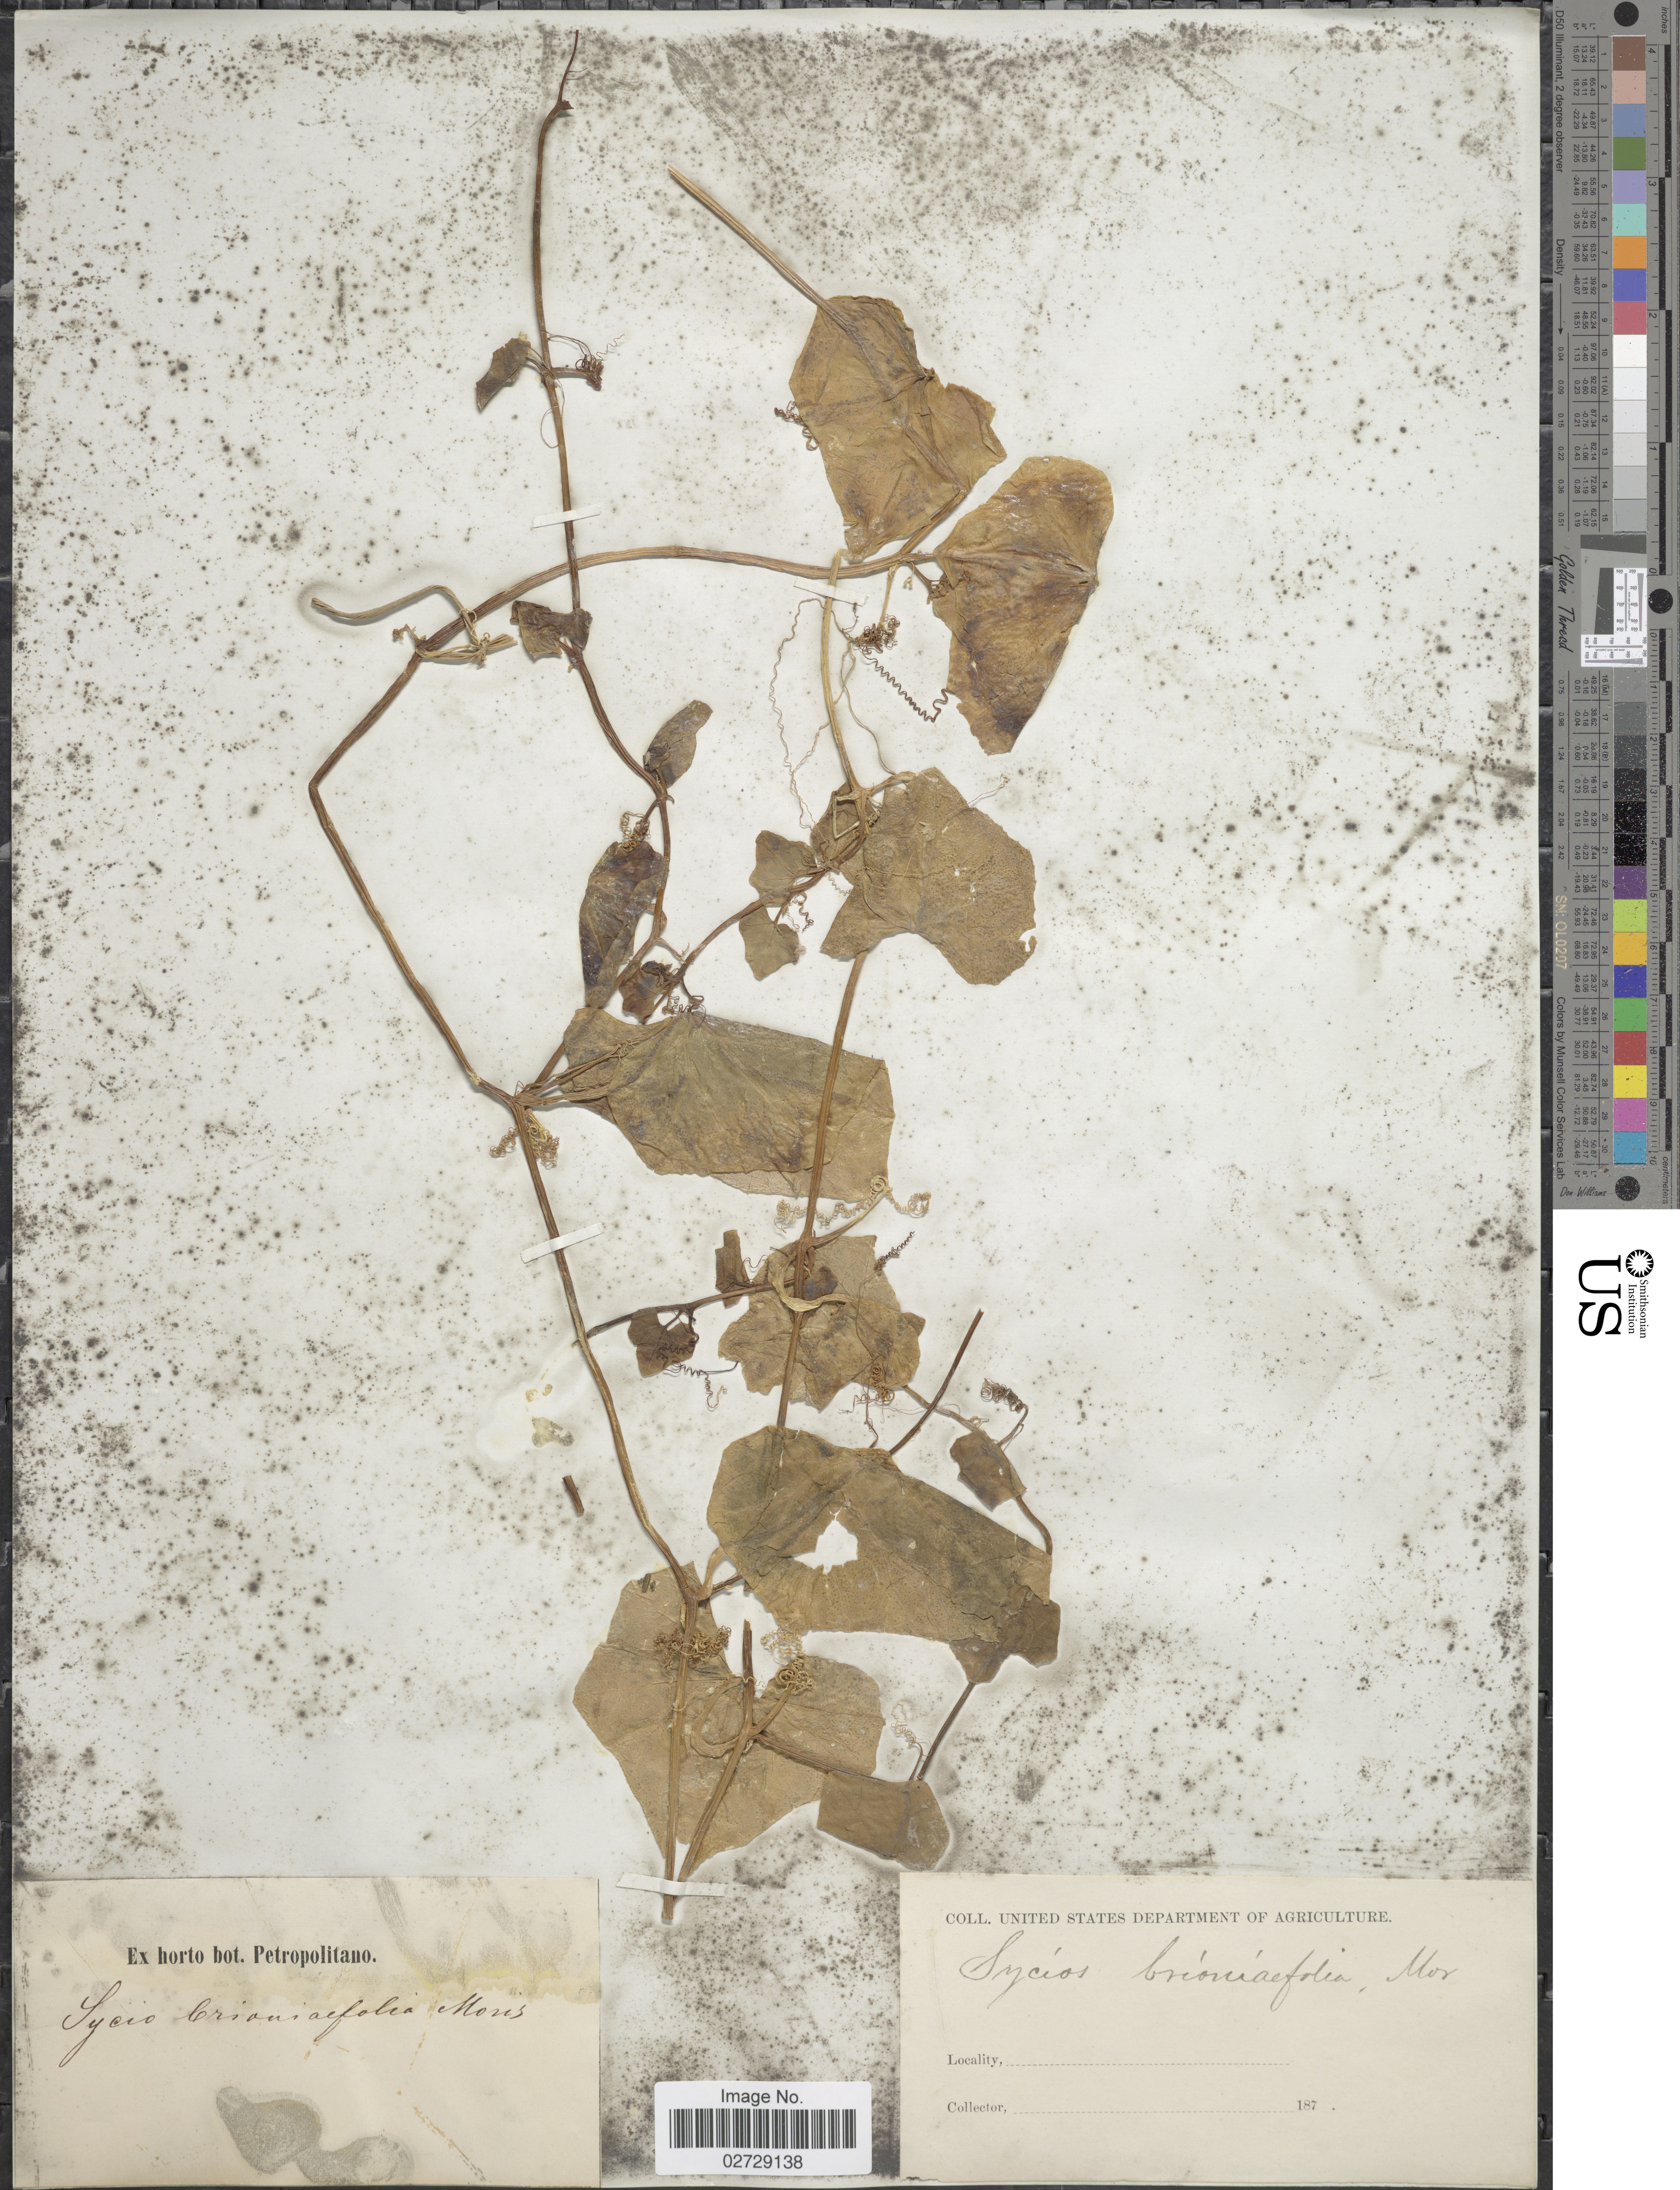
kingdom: Plantae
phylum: Tracheophyta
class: Magnoliopsida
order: Cucurbitales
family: Cucurbitaceae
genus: Sicyos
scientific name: Sicyos bryoniifolius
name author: Moris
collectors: ex Horto Bot. Petropolitano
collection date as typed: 187